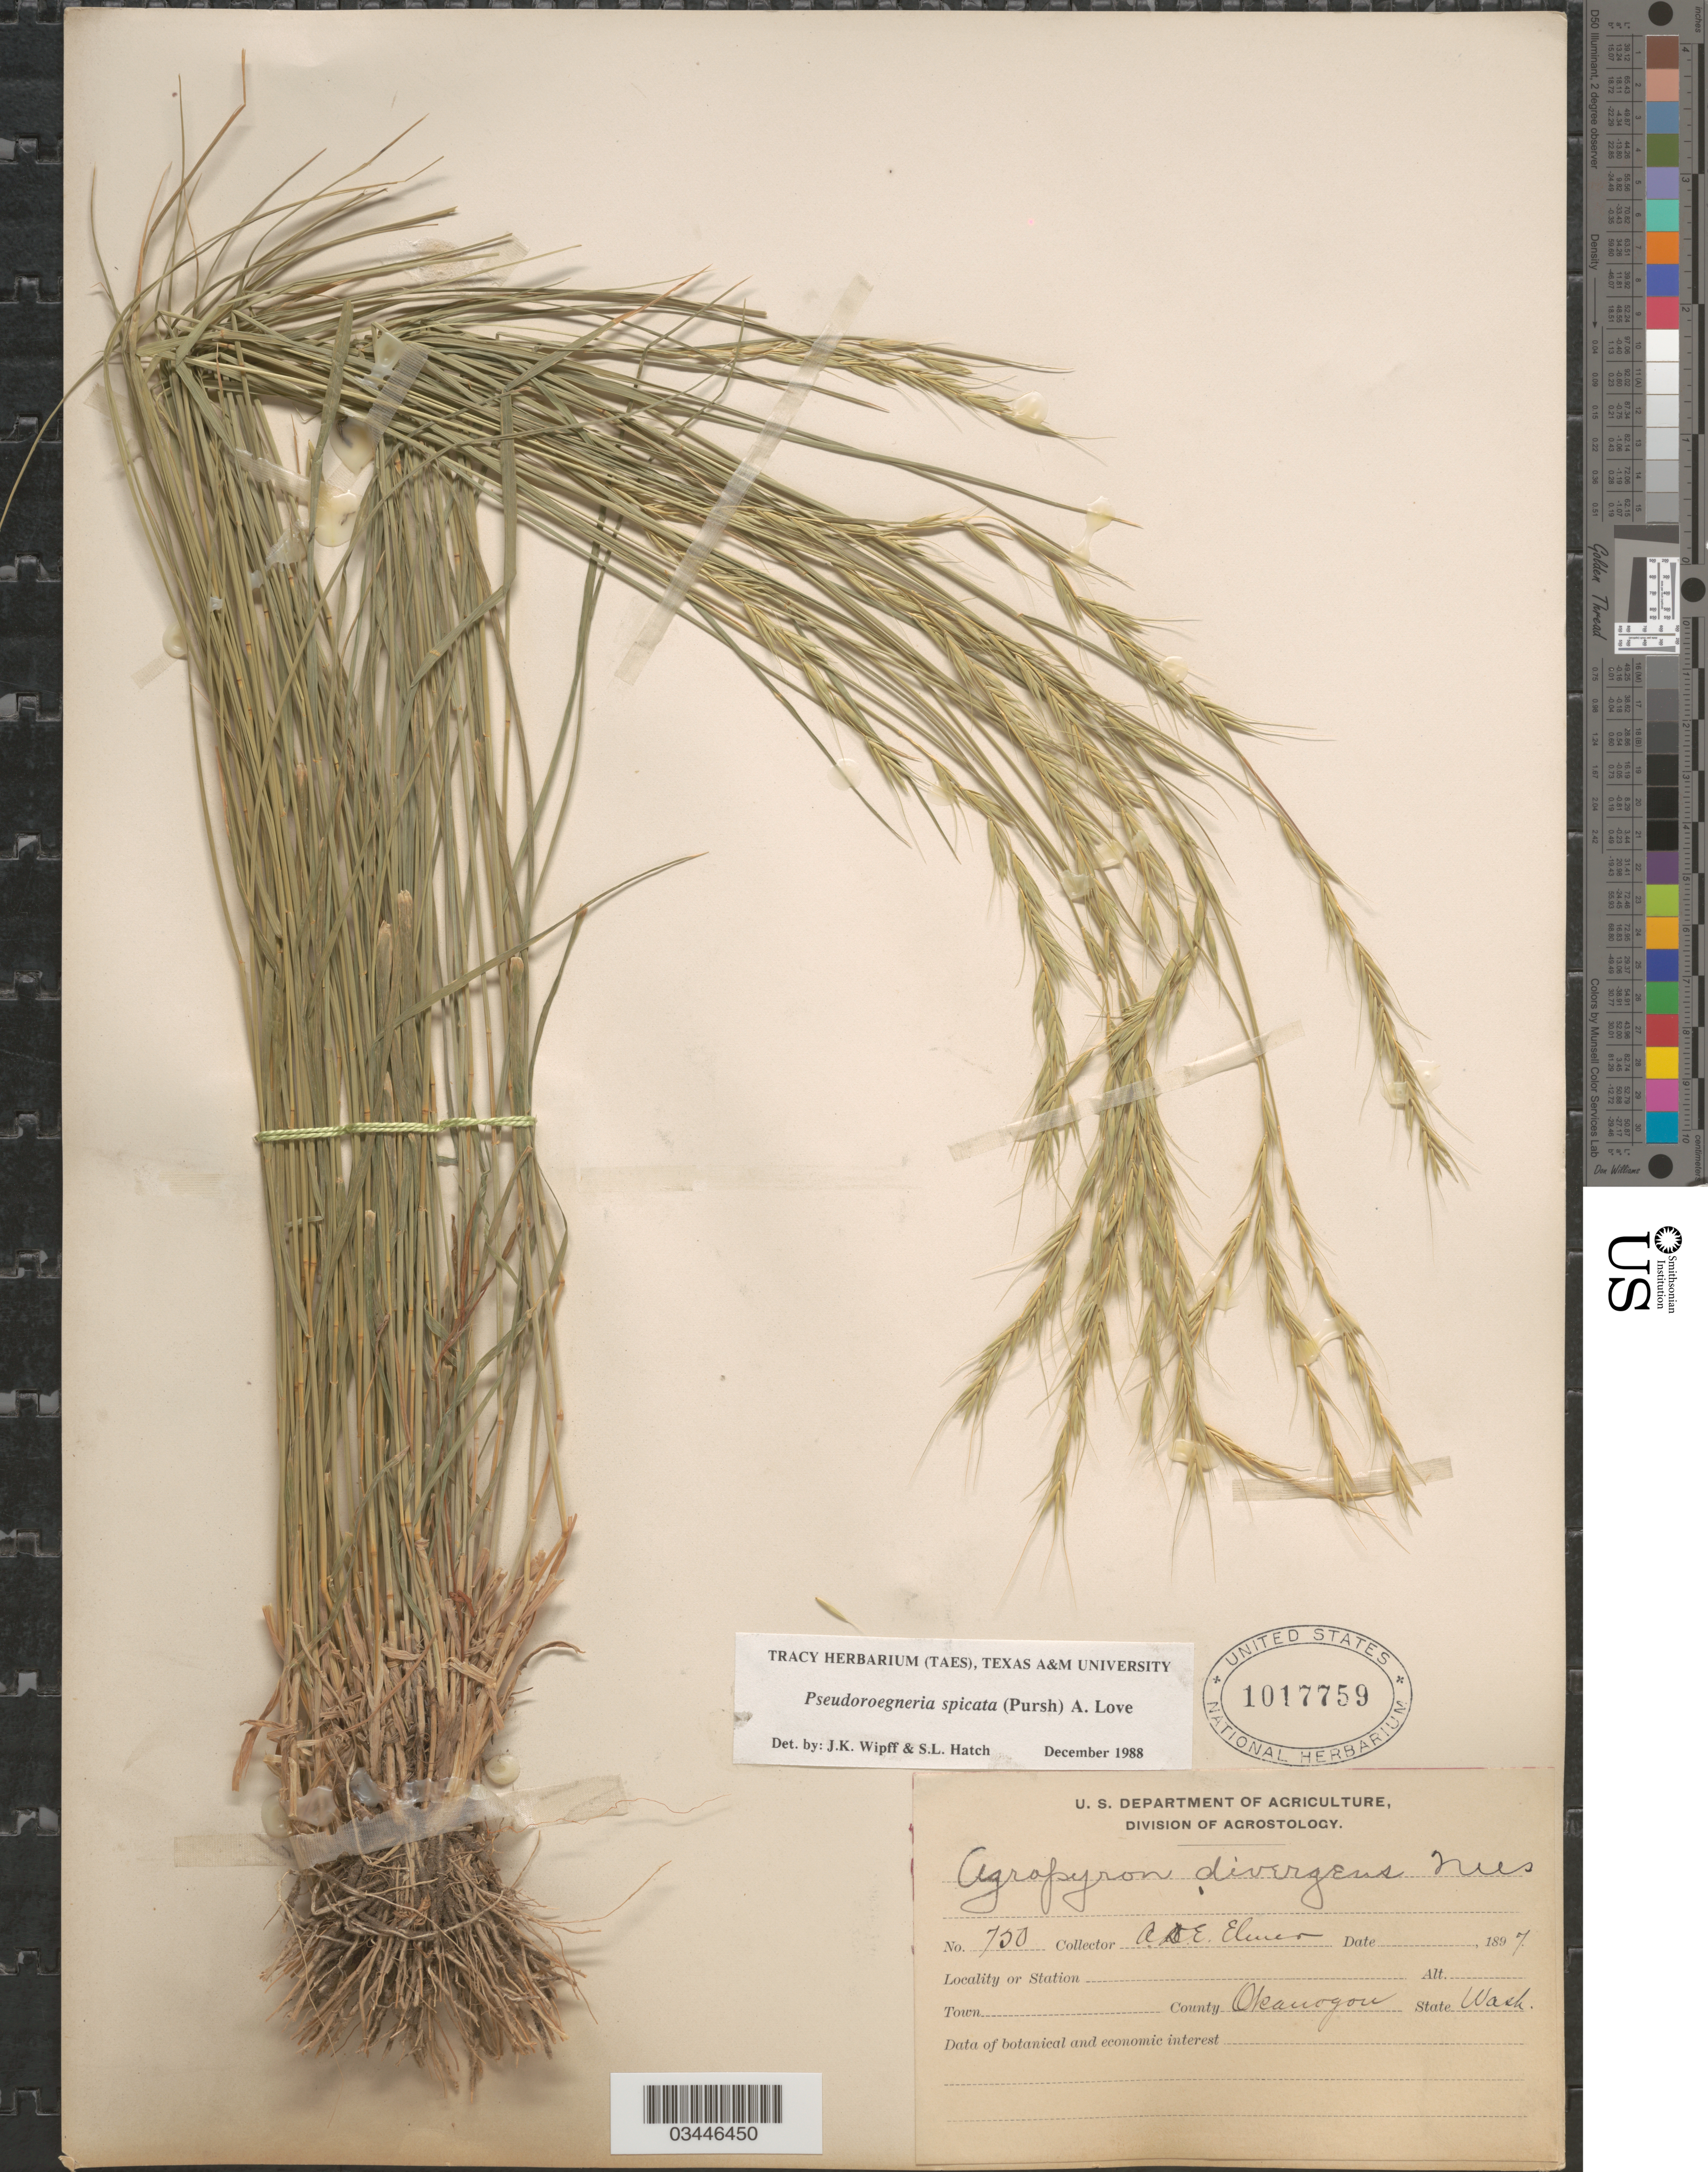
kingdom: Plantae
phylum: Tracheophyta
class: Liliopsida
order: Poales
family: Poaceae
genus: Pseudoroegneria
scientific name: Pseudoroegneria spicata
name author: (Pursh) Á. Löve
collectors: A. D. E. Elmer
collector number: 750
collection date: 1897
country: United States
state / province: Washington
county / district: Okanogan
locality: County Okanogan.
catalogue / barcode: US 1017759